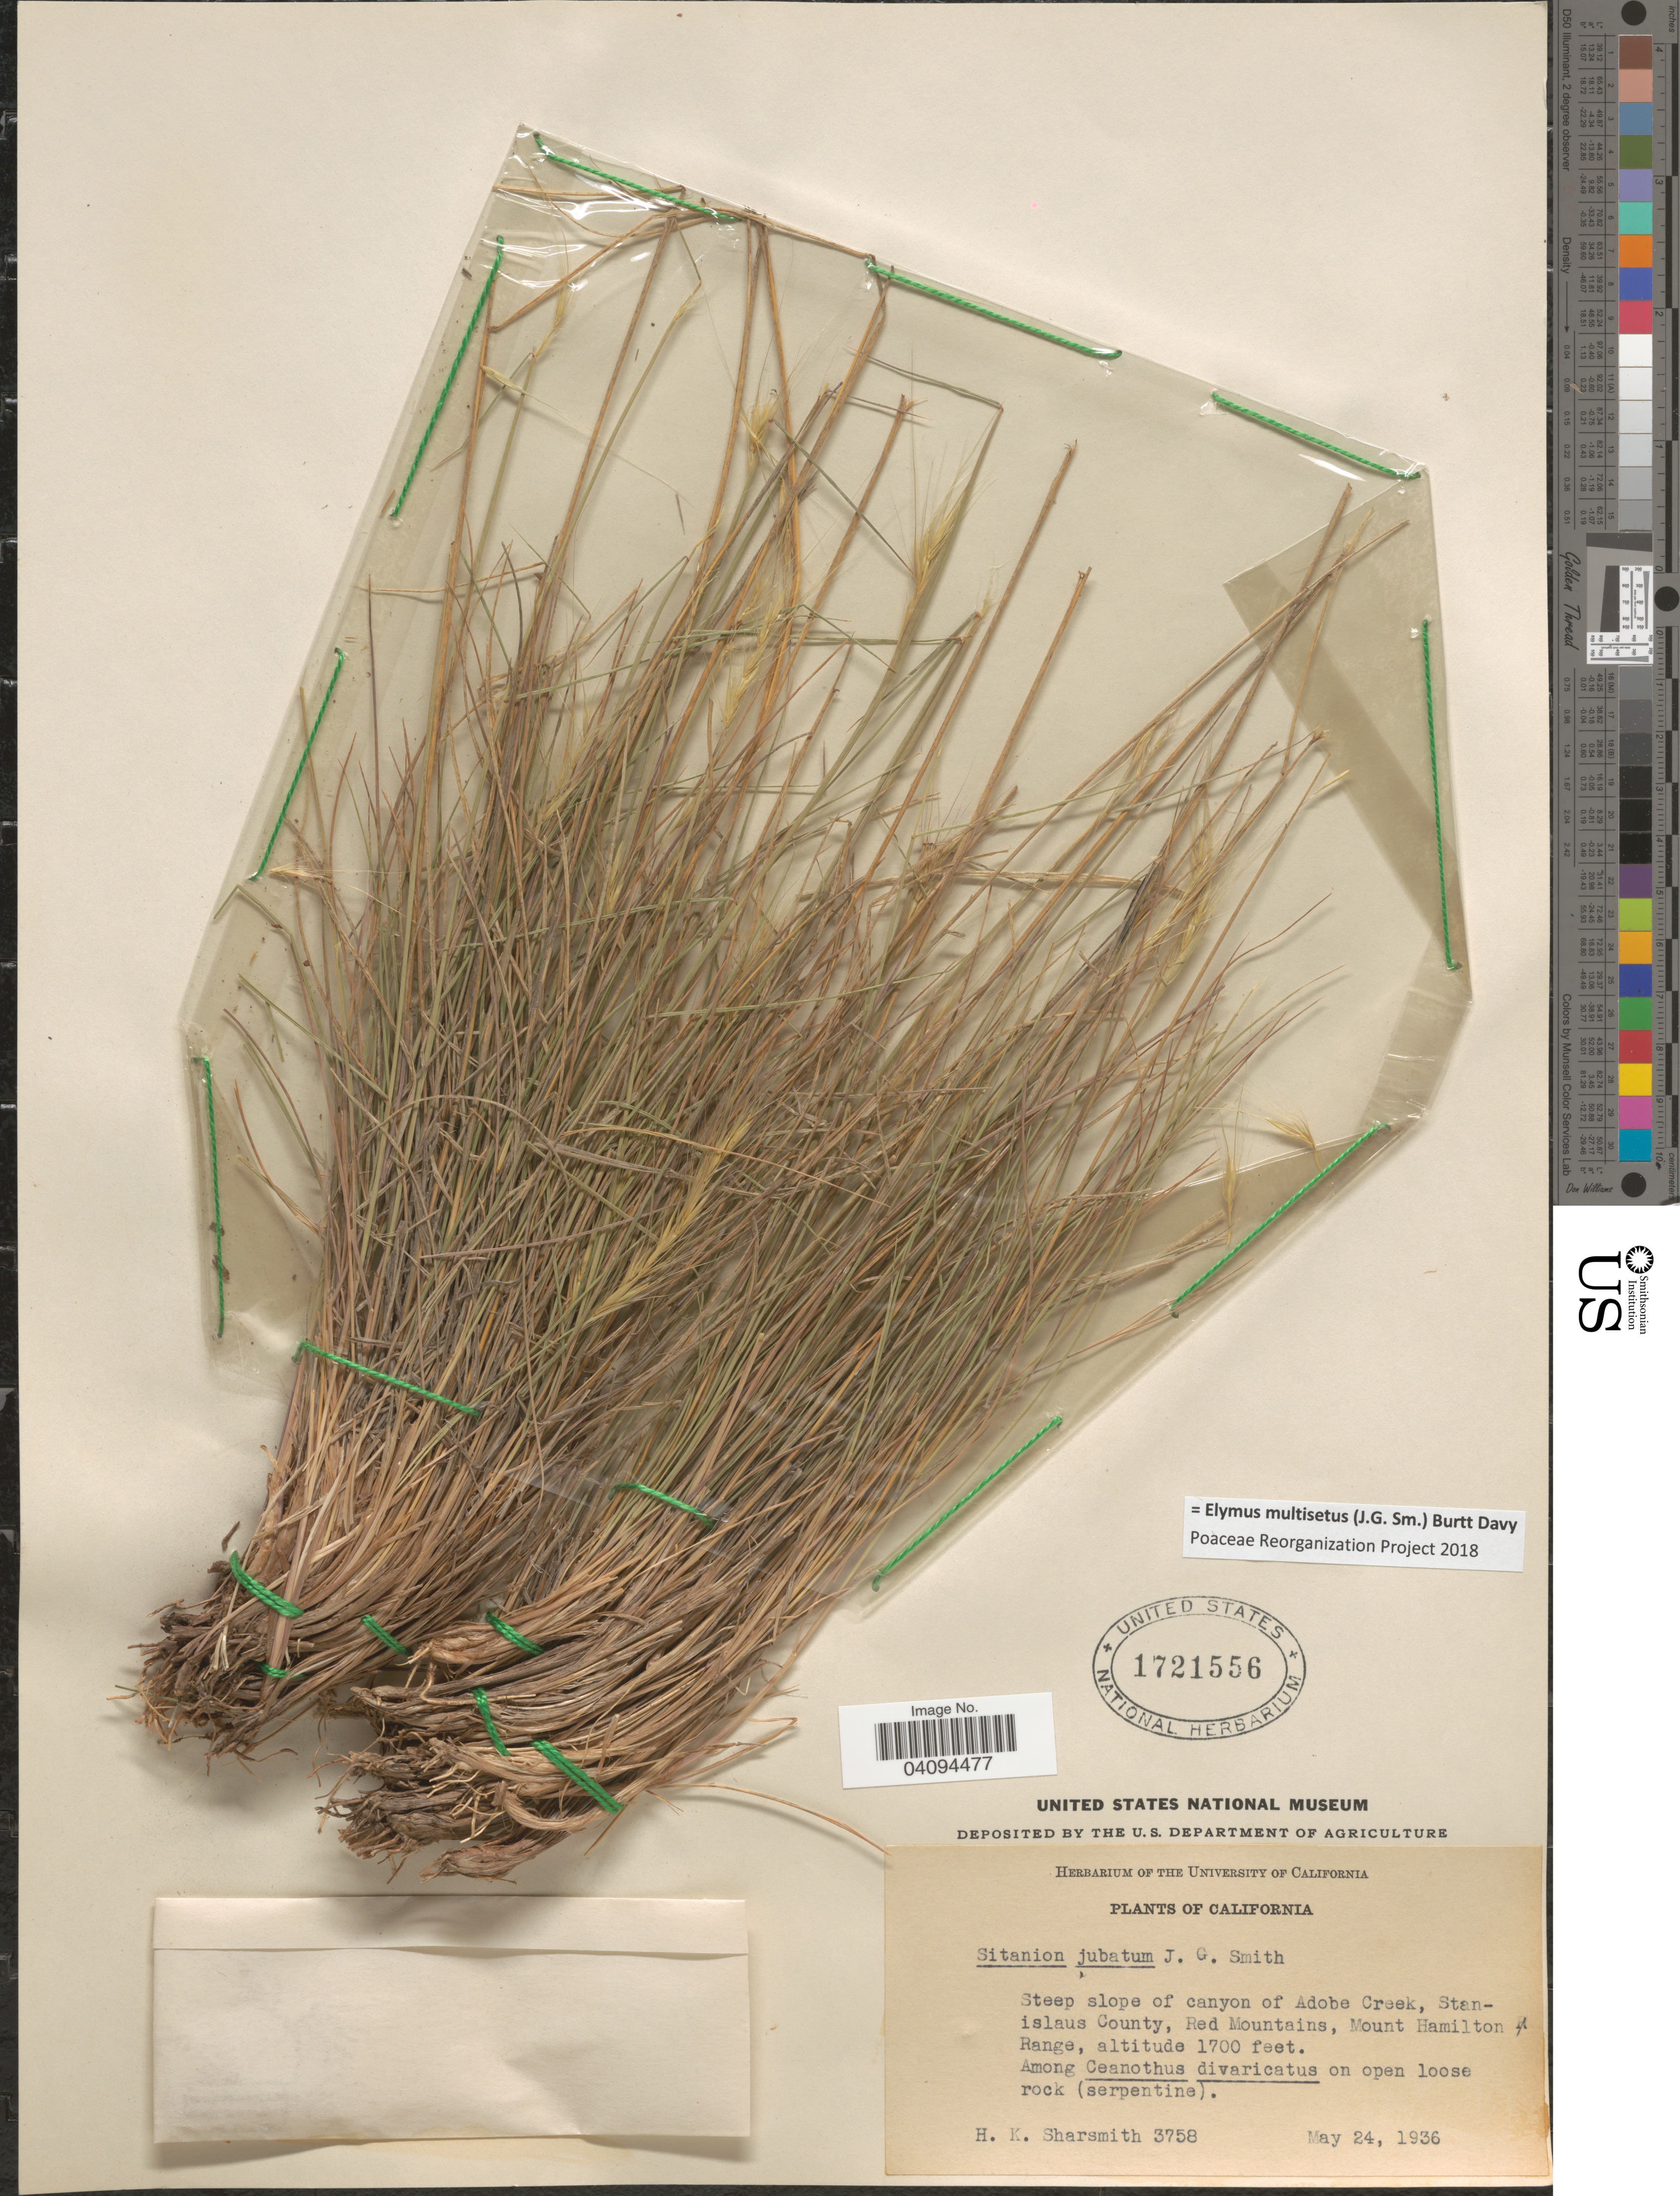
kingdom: Plantae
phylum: Tracheophyta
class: Liliopsida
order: Poales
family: Poaceae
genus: Elymus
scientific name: Elymus multisetus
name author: (J.G. Sm.) Burtt Davy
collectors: H. Sharsmith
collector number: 3758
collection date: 1936-05-24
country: United States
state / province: California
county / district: Stanislaus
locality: Steep slope of canyon of Adobe Creek, Stanislaus County, Red Mountains, Mount Hamilton Range.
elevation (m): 518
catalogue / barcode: US 1721556